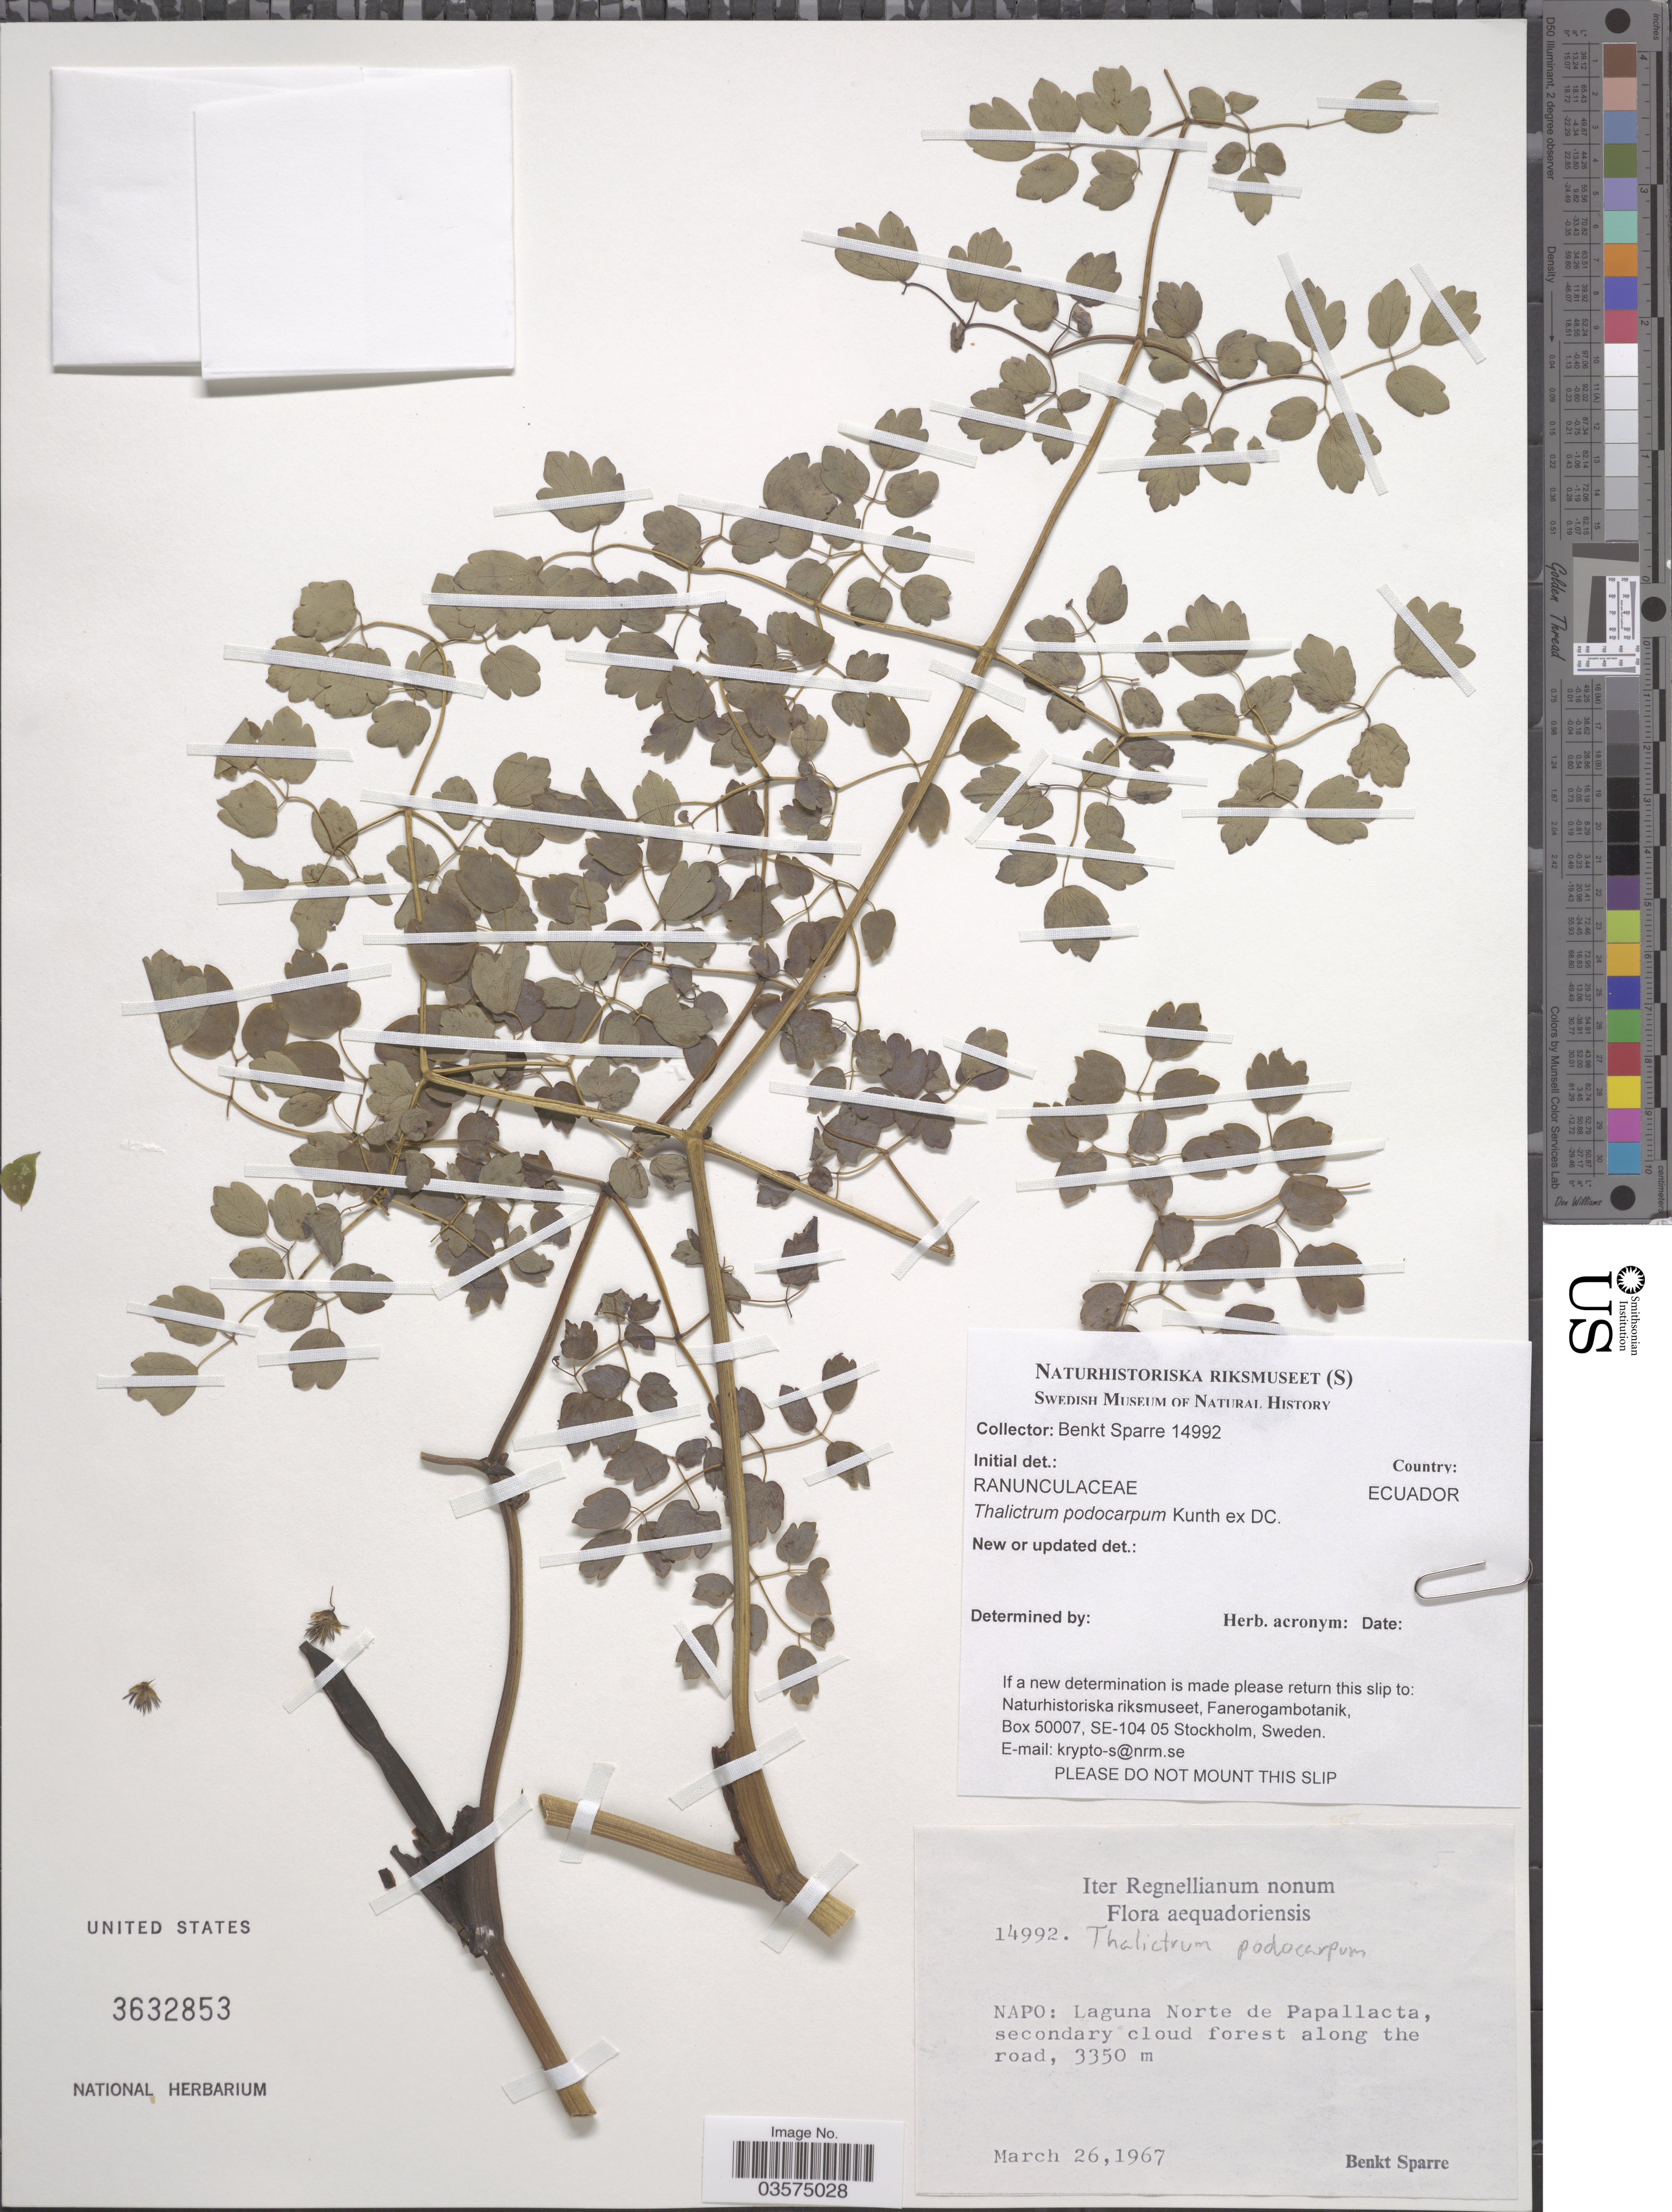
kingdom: Plantae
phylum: Tracheophyta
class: Magnoliopsida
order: Ranunculales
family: Ranunculaceae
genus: Thalictrum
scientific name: Thalictrum podocarpum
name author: Kunth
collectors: B. Sparre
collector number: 14992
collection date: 1967-03-26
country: Ecuador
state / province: Napo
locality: Iter Regnellianum nonum. Aequadoriensis. Laguna Norte de Papallacta, secondary cloud forest along the road.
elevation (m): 3350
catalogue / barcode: US 3632853